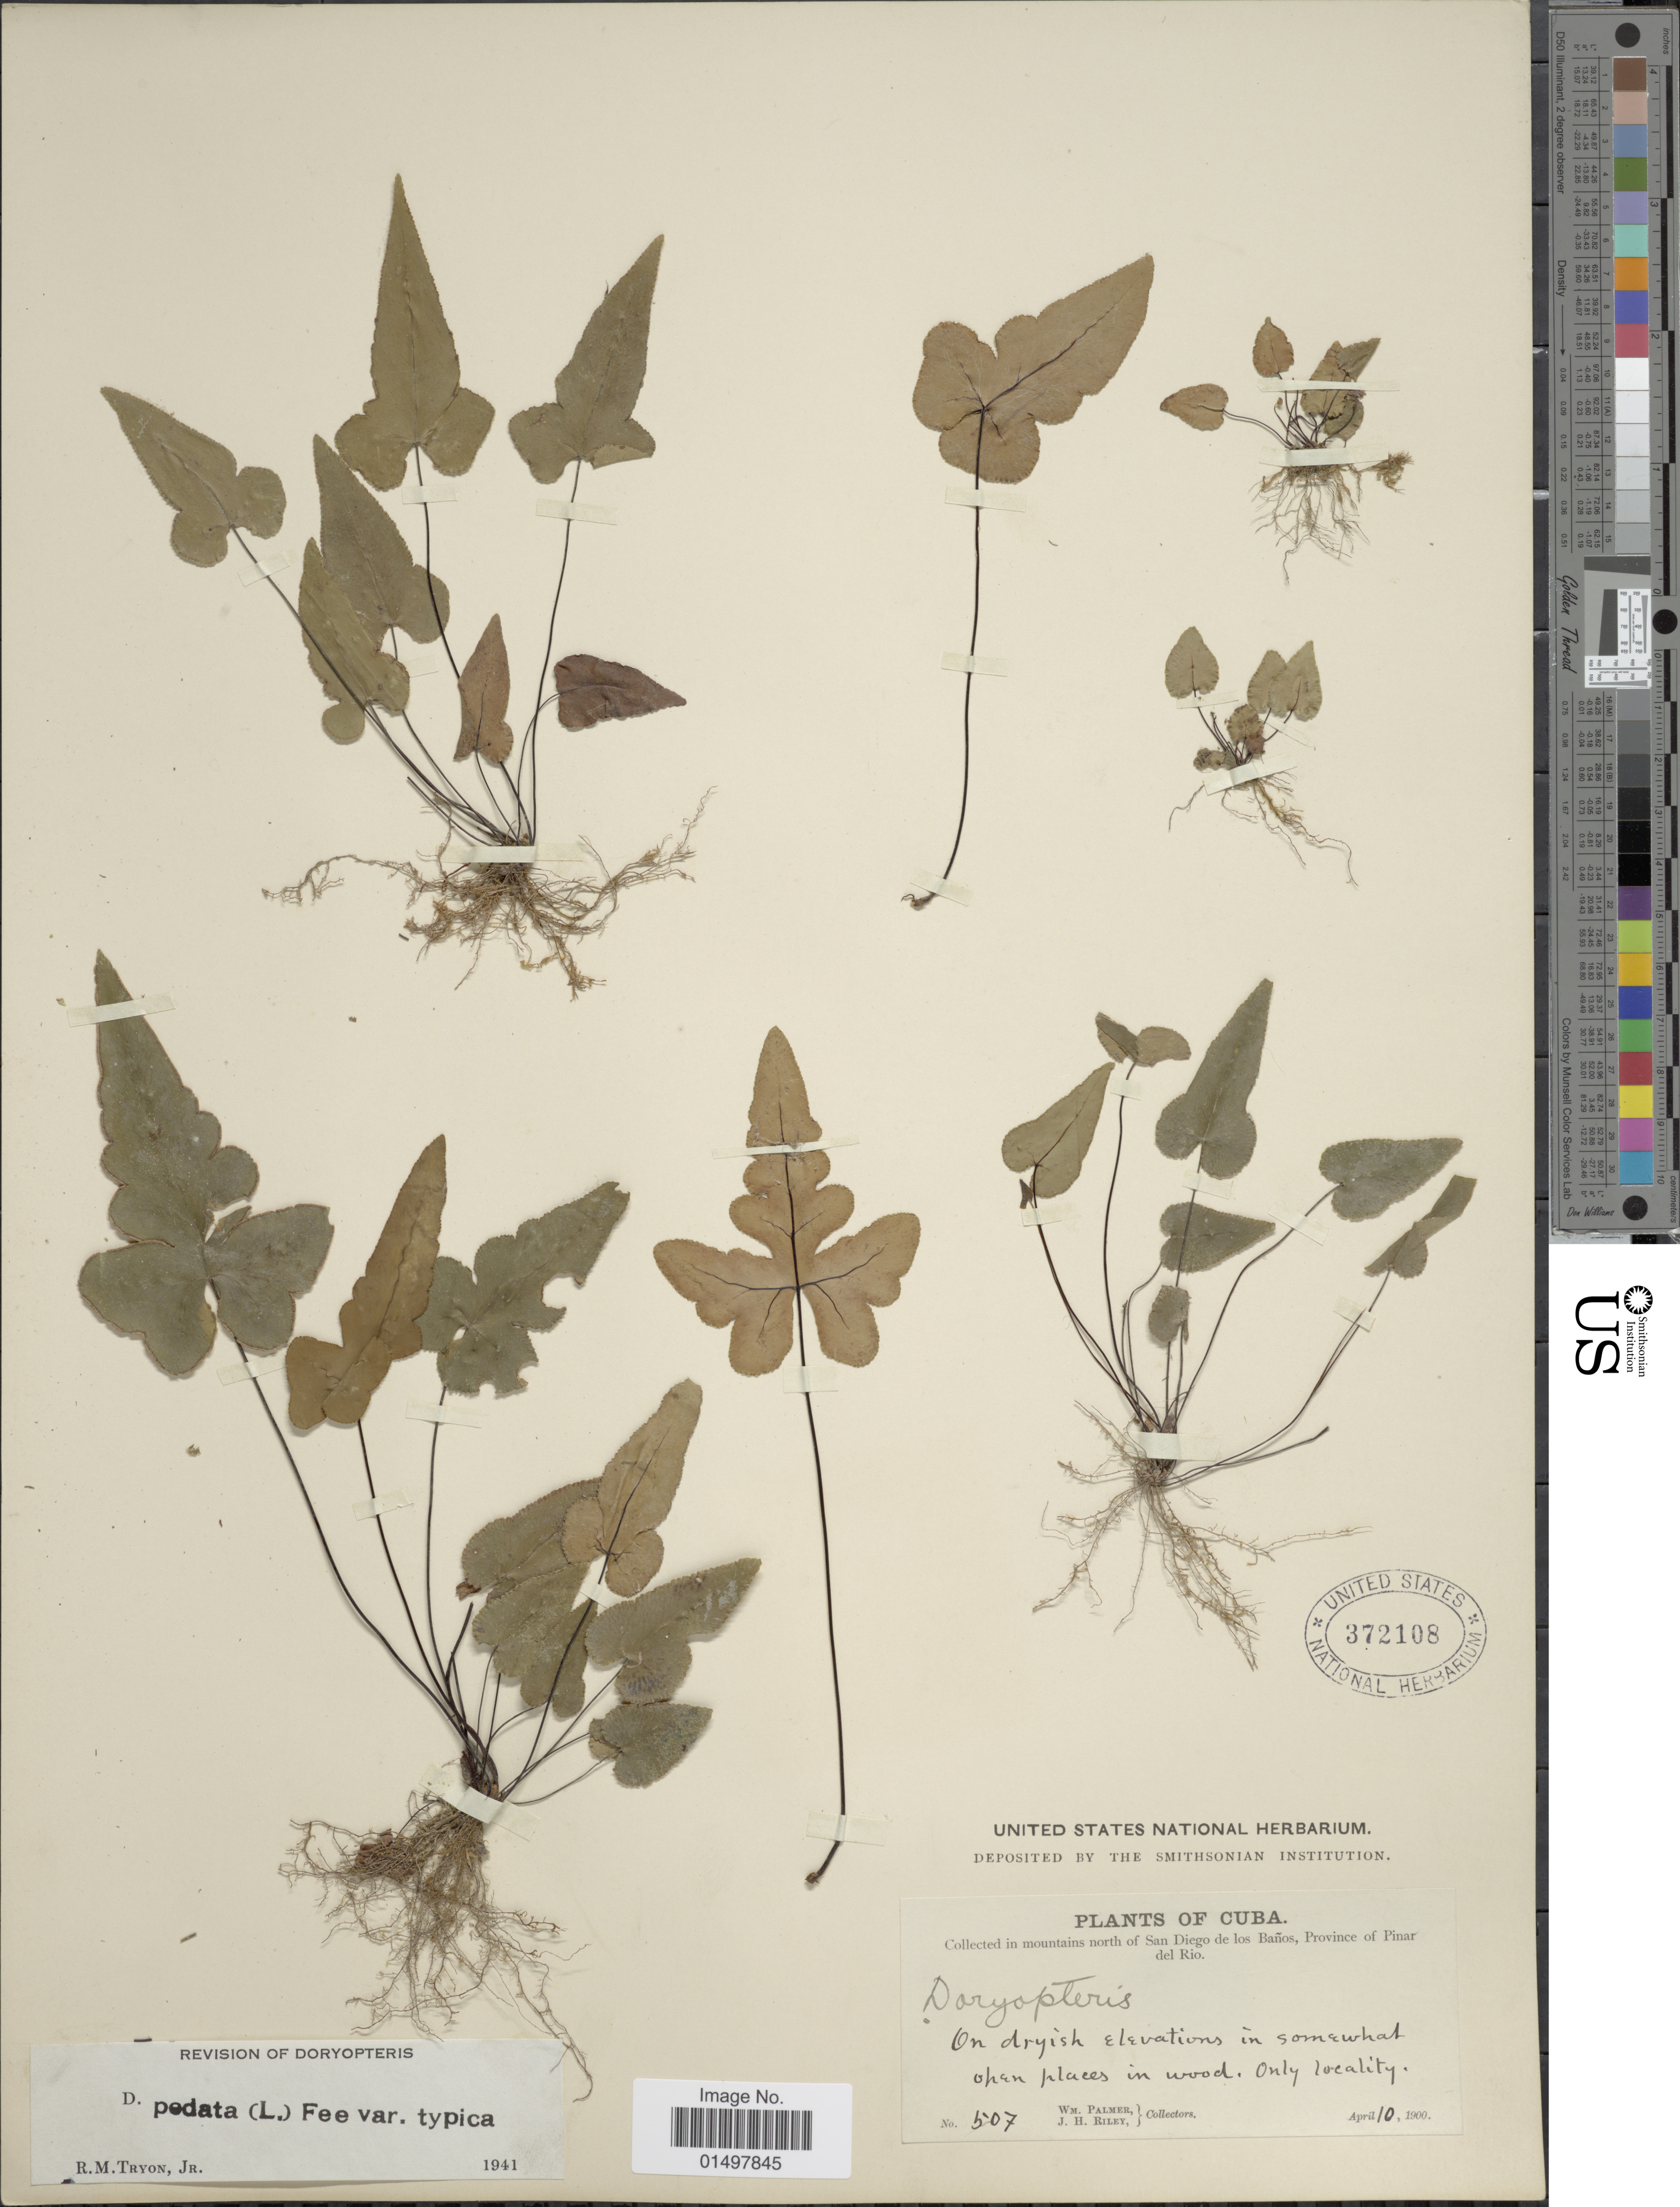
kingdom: Plantae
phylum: Tracheophyta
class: Polypodiopsida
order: Polypodiales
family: Pteridaceae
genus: Doryopteris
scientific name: Doryopteris pedata var. typica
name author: (L.) Fée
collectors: W. Palmer & J. H. Riley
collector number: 507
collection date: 1900-04-10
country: Cuba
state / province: Pinar del Río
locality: In mountains north of San Diego de los Banos, Province of Pinar del Rio.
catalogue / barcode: US 372108